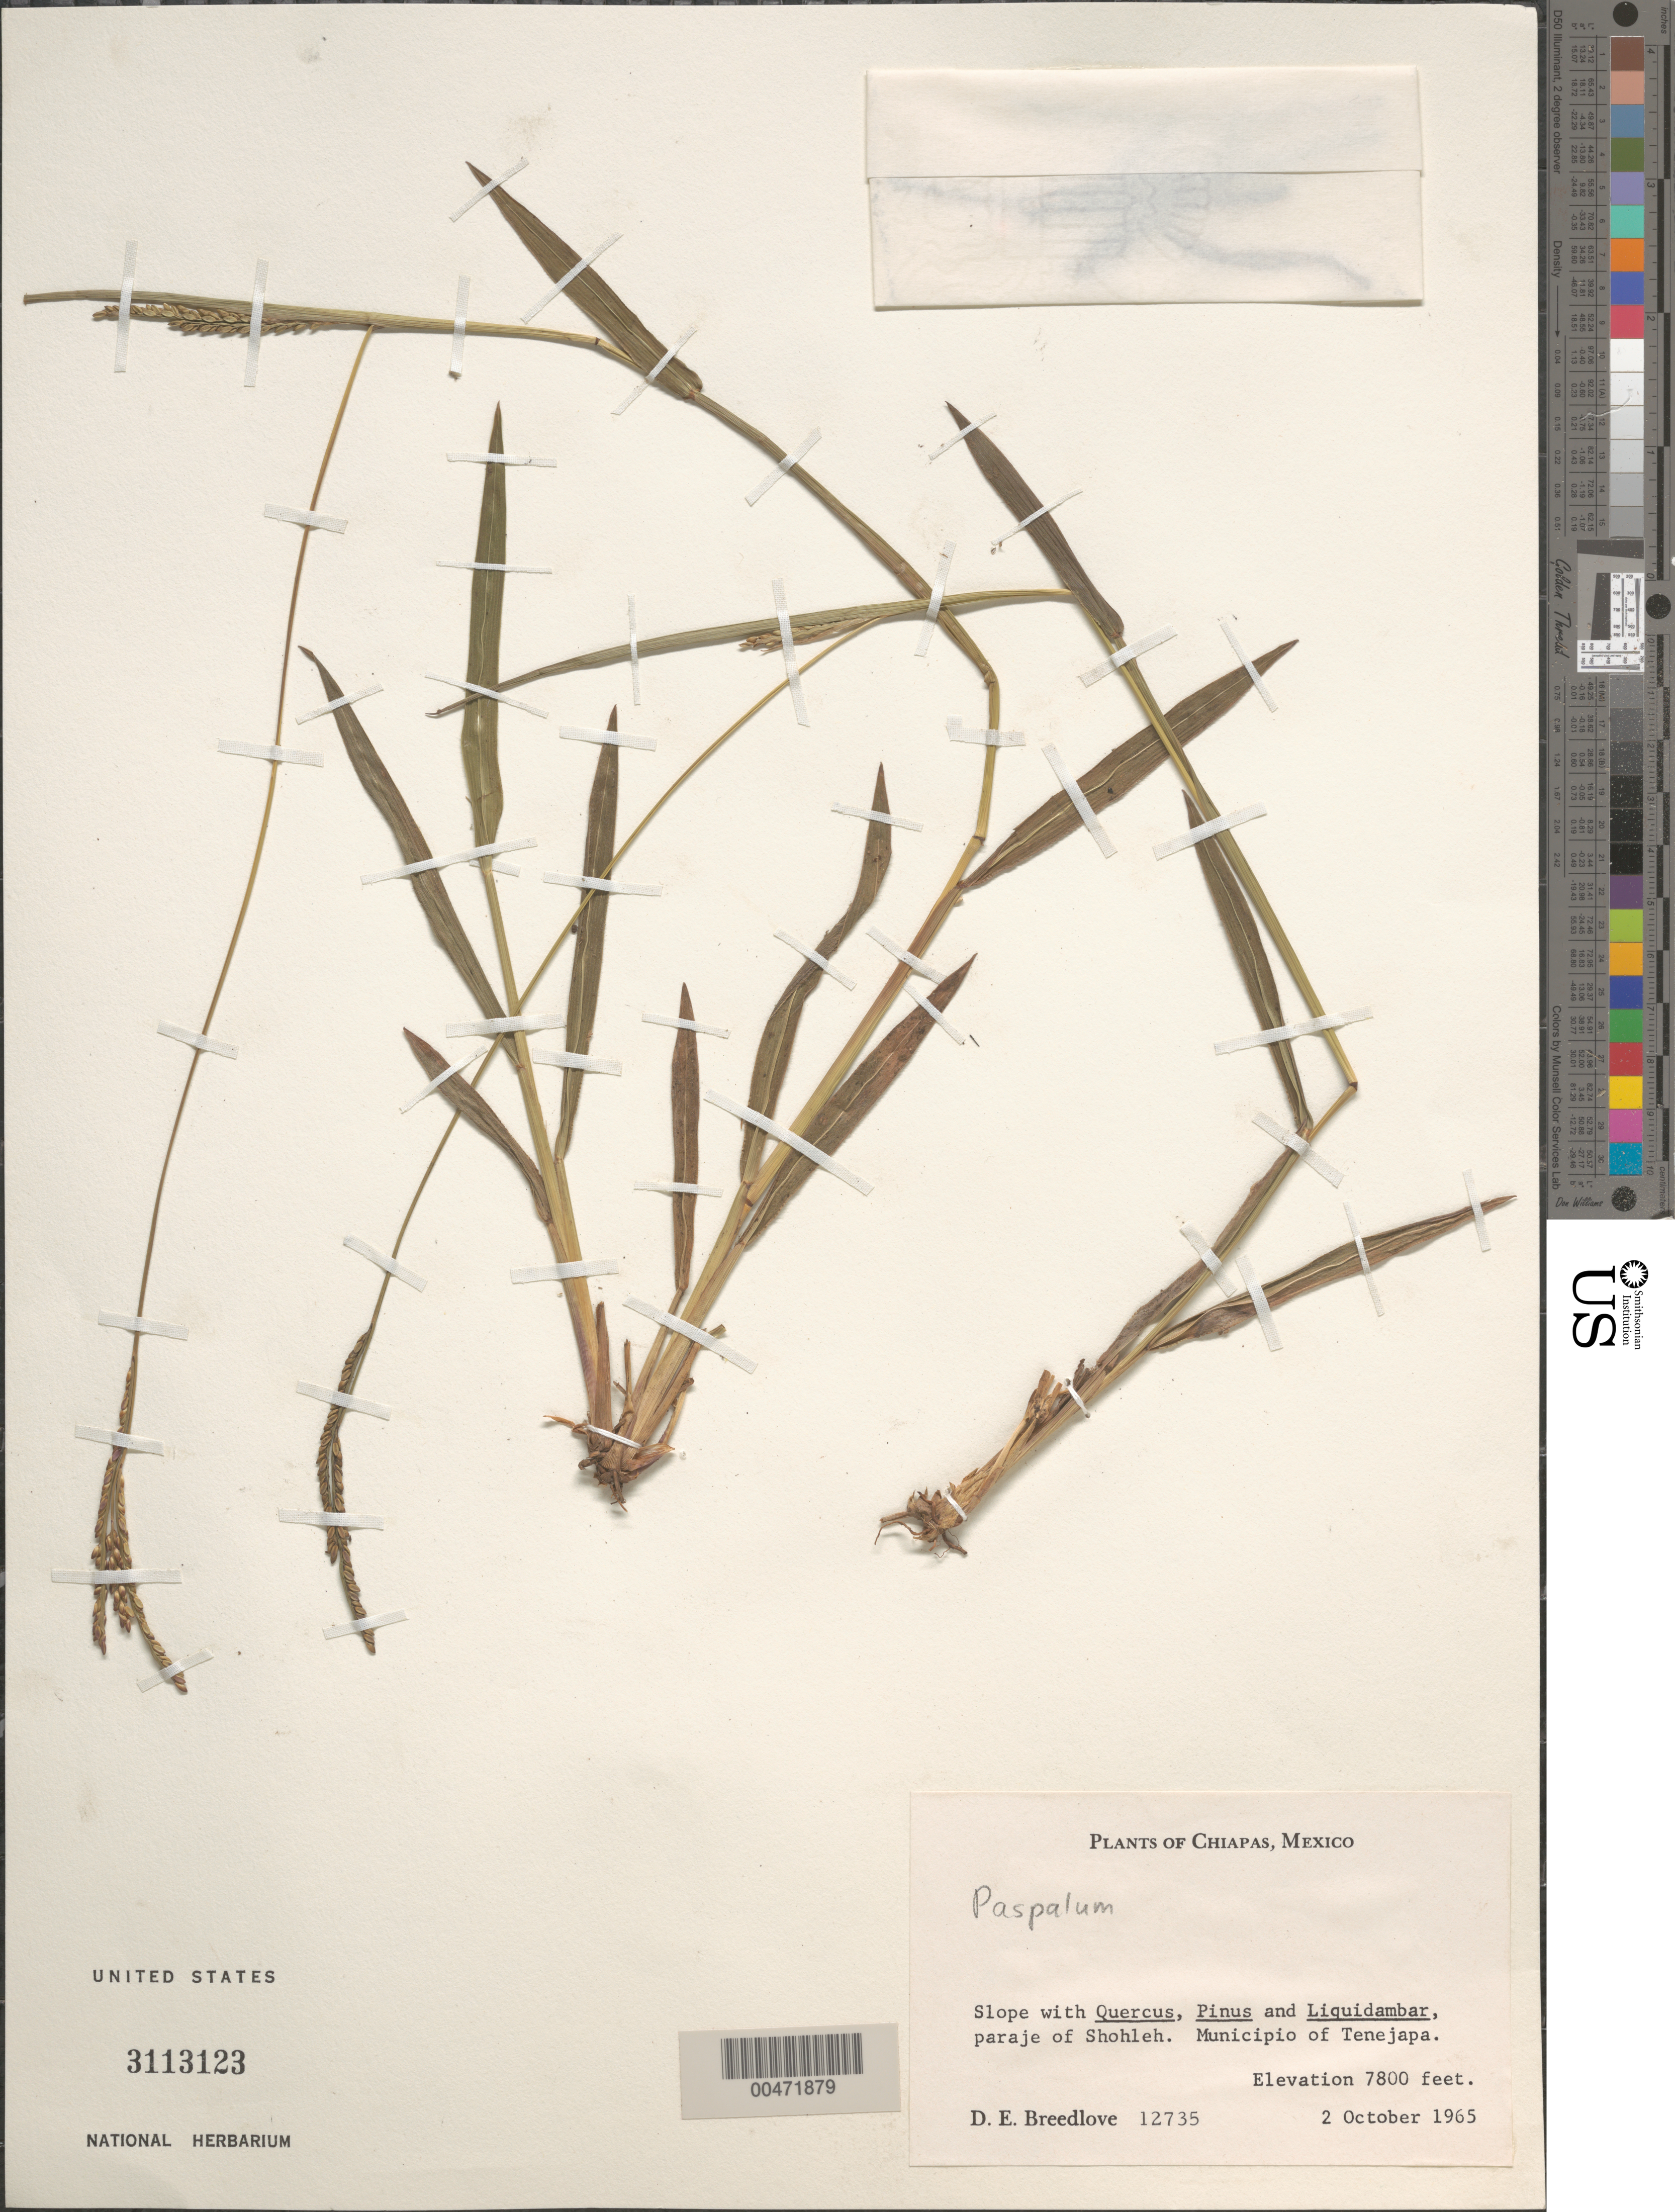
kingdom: Plantae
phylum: Tracheophyta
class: Liliopsida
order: Poales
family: Poaceae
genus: Paspalum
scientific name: Paspalum sp.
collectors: D. E. Breedlove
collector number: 12735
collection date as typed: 2 Oct 1965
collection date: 1965-10-02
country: Mexico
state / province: Chiapas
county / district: Tenejapa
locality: Paraje of Shohleh, Municipio of Tenejapa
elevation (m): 2377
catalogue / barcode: US 3113123